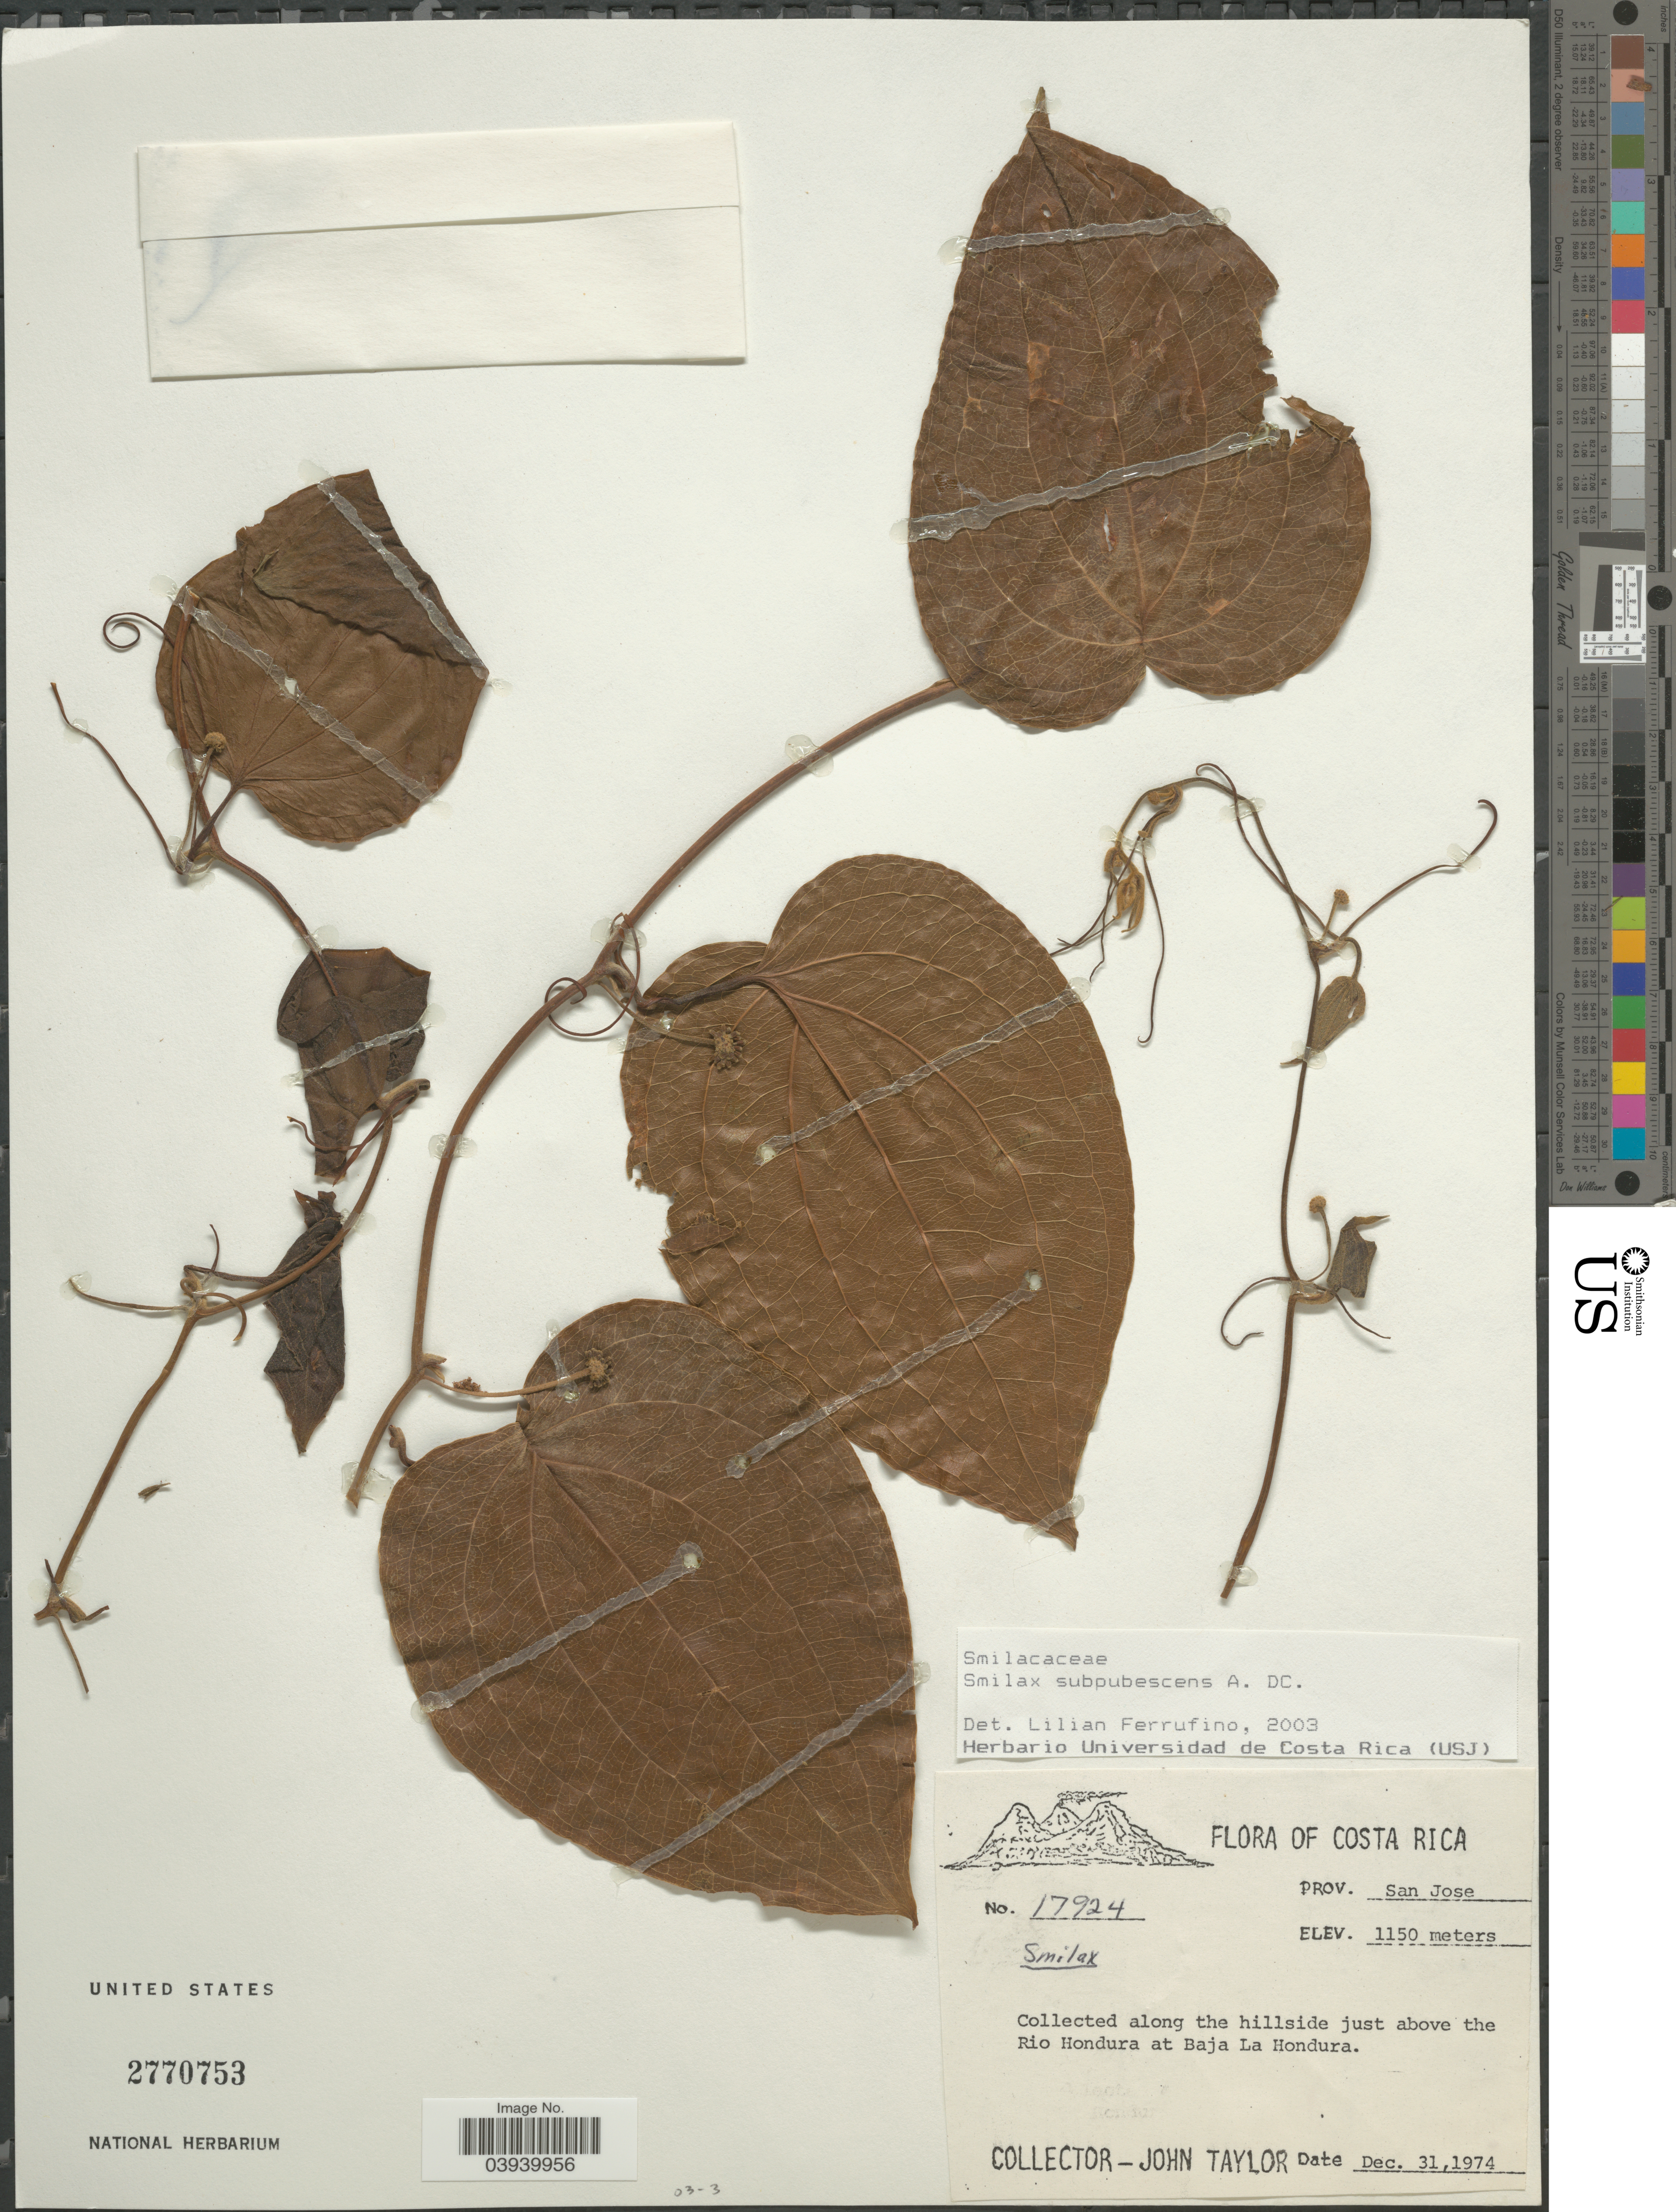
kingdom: Plantae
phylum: Tracheophyta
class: Liliopsida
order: Liliales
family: Smilacaceae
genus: Smilax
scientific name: Smilax subpubescens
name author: A. DC.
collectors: J. Taylor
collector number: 17924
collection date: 1974-12-31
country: Costa Rica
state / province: San José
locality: Along the hillside just above the Rio Hondura at Baja La Hondura.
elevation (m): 1150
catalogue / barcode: US 2770753